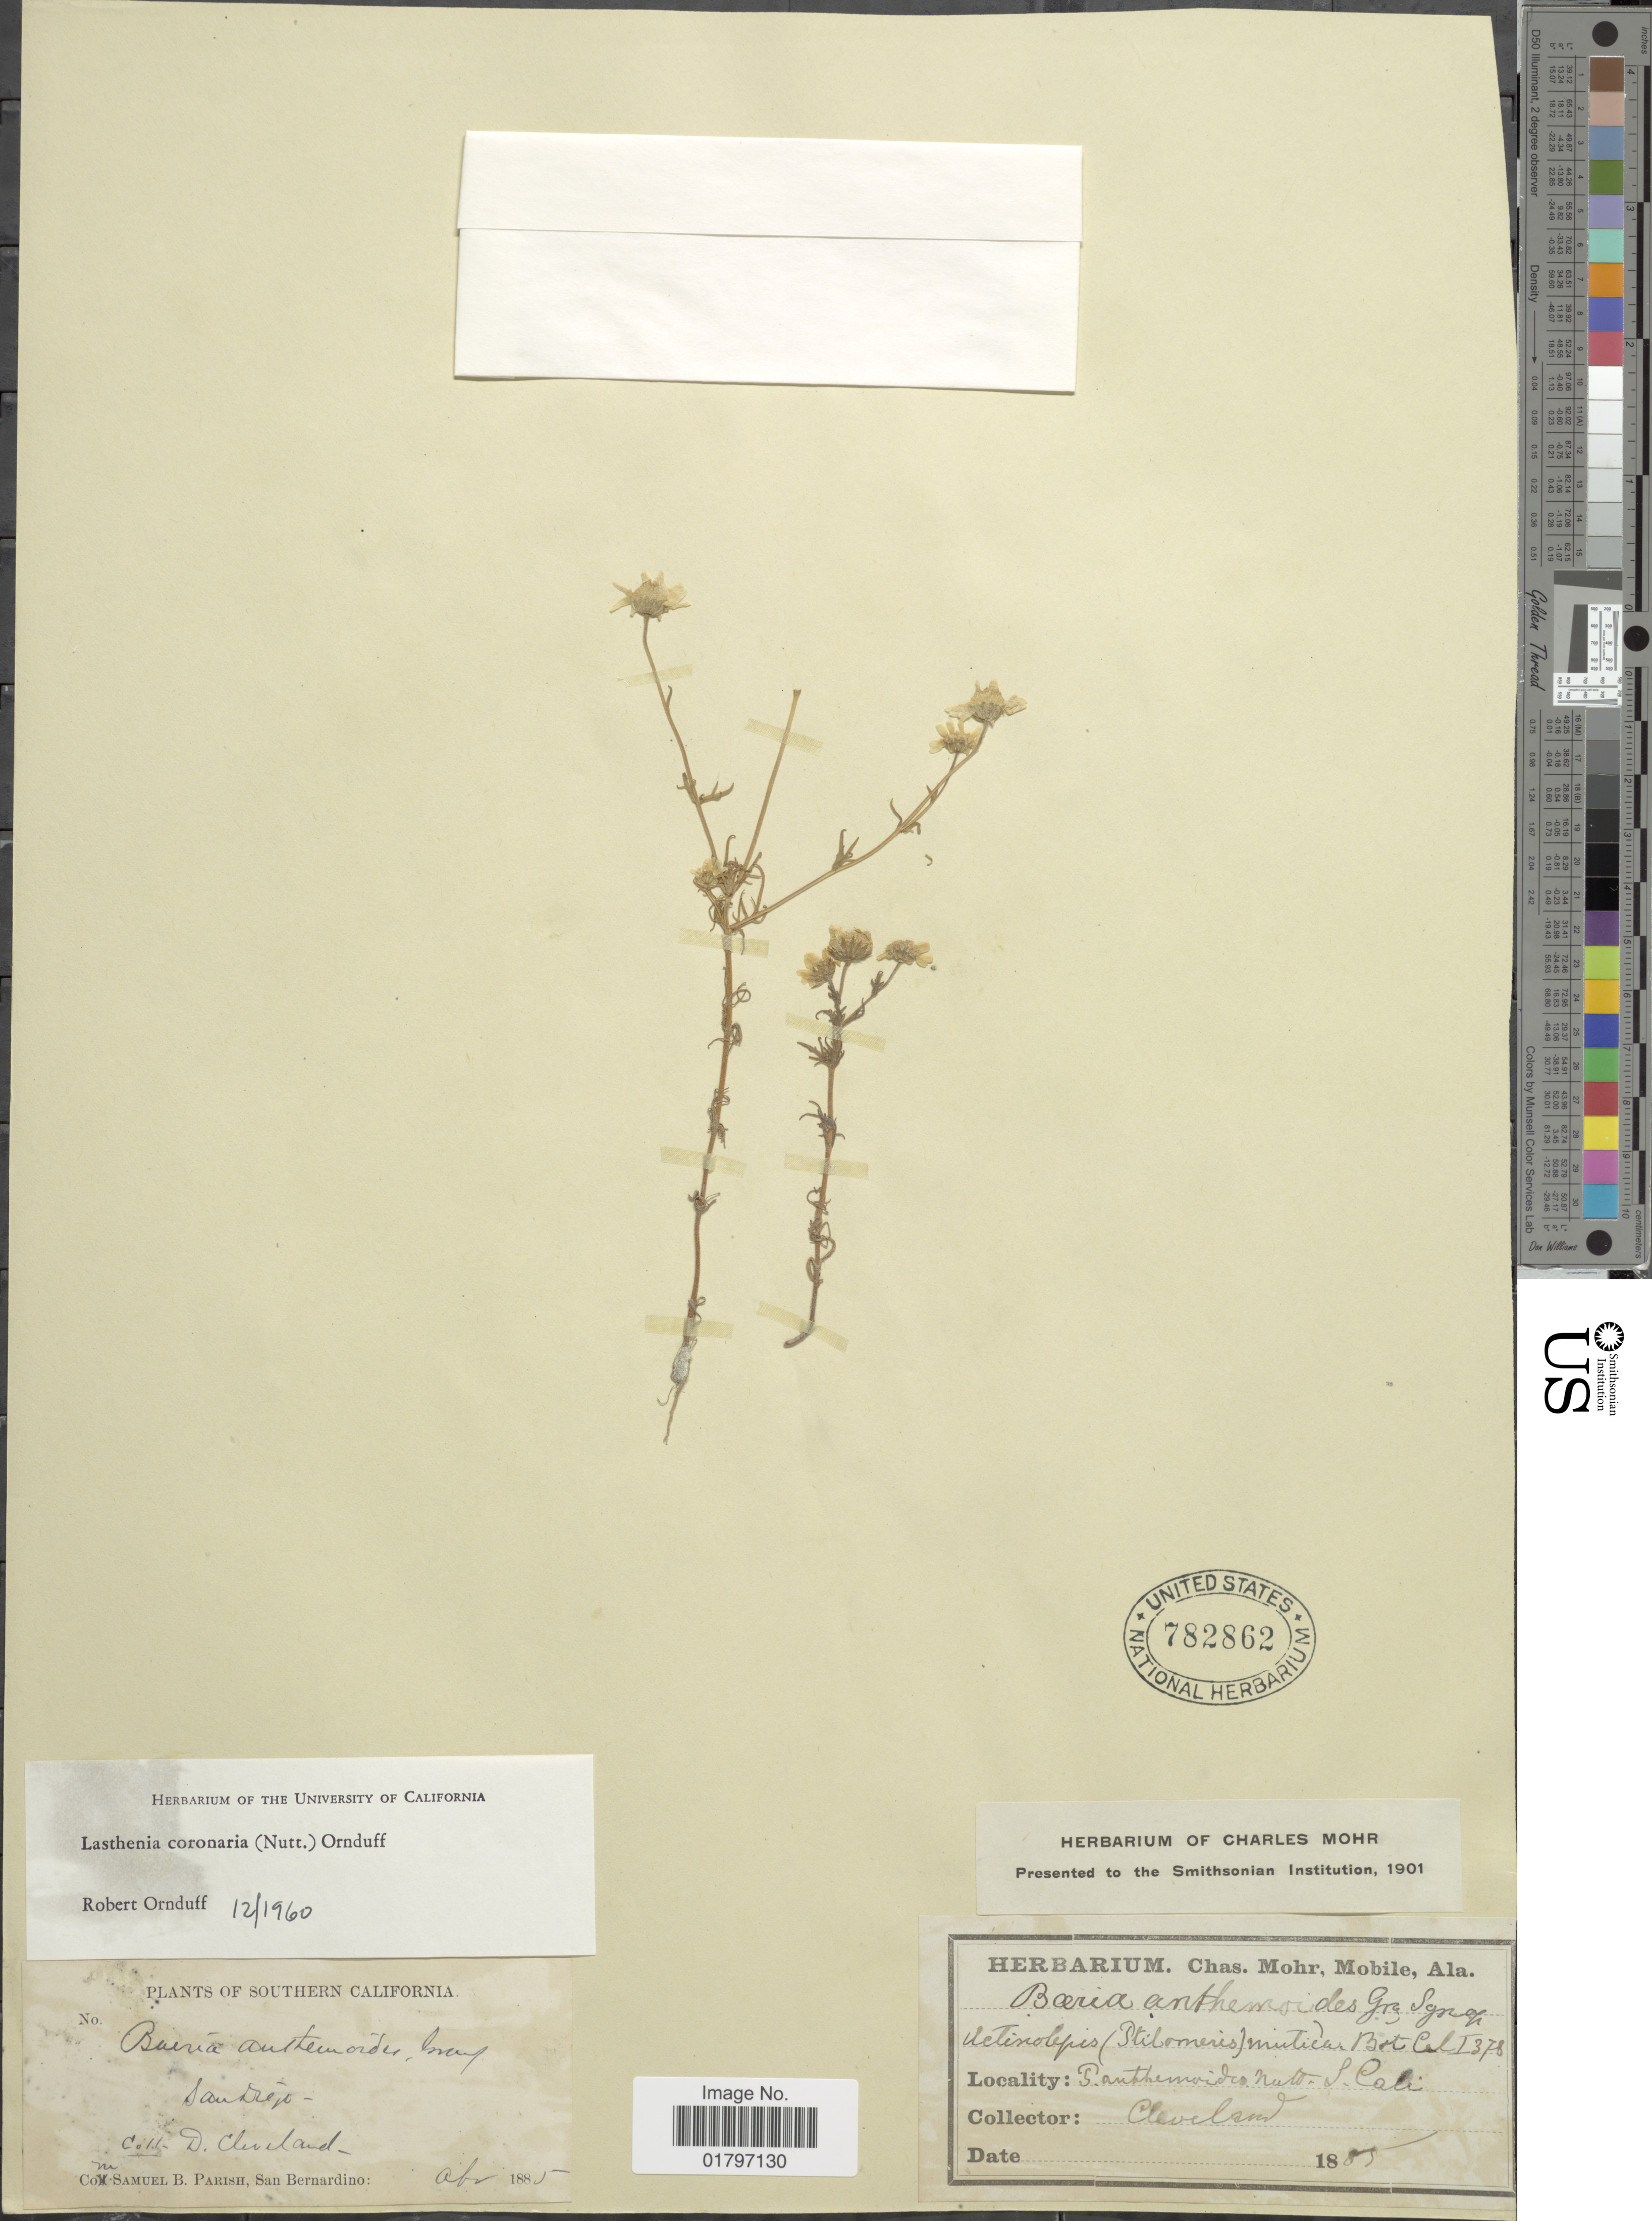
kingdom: Plantae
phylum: Tracheophyta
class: Magnoliopsida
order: Asterales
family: Asteraceae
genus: Lasthenia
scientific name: Lasthenia coronaria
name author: (Nutt.) Ornduff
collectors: D. Cleveland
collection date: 1885-04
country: United States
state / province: California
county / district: San Diego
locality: Southern California. San Diego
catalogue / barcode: US 782862